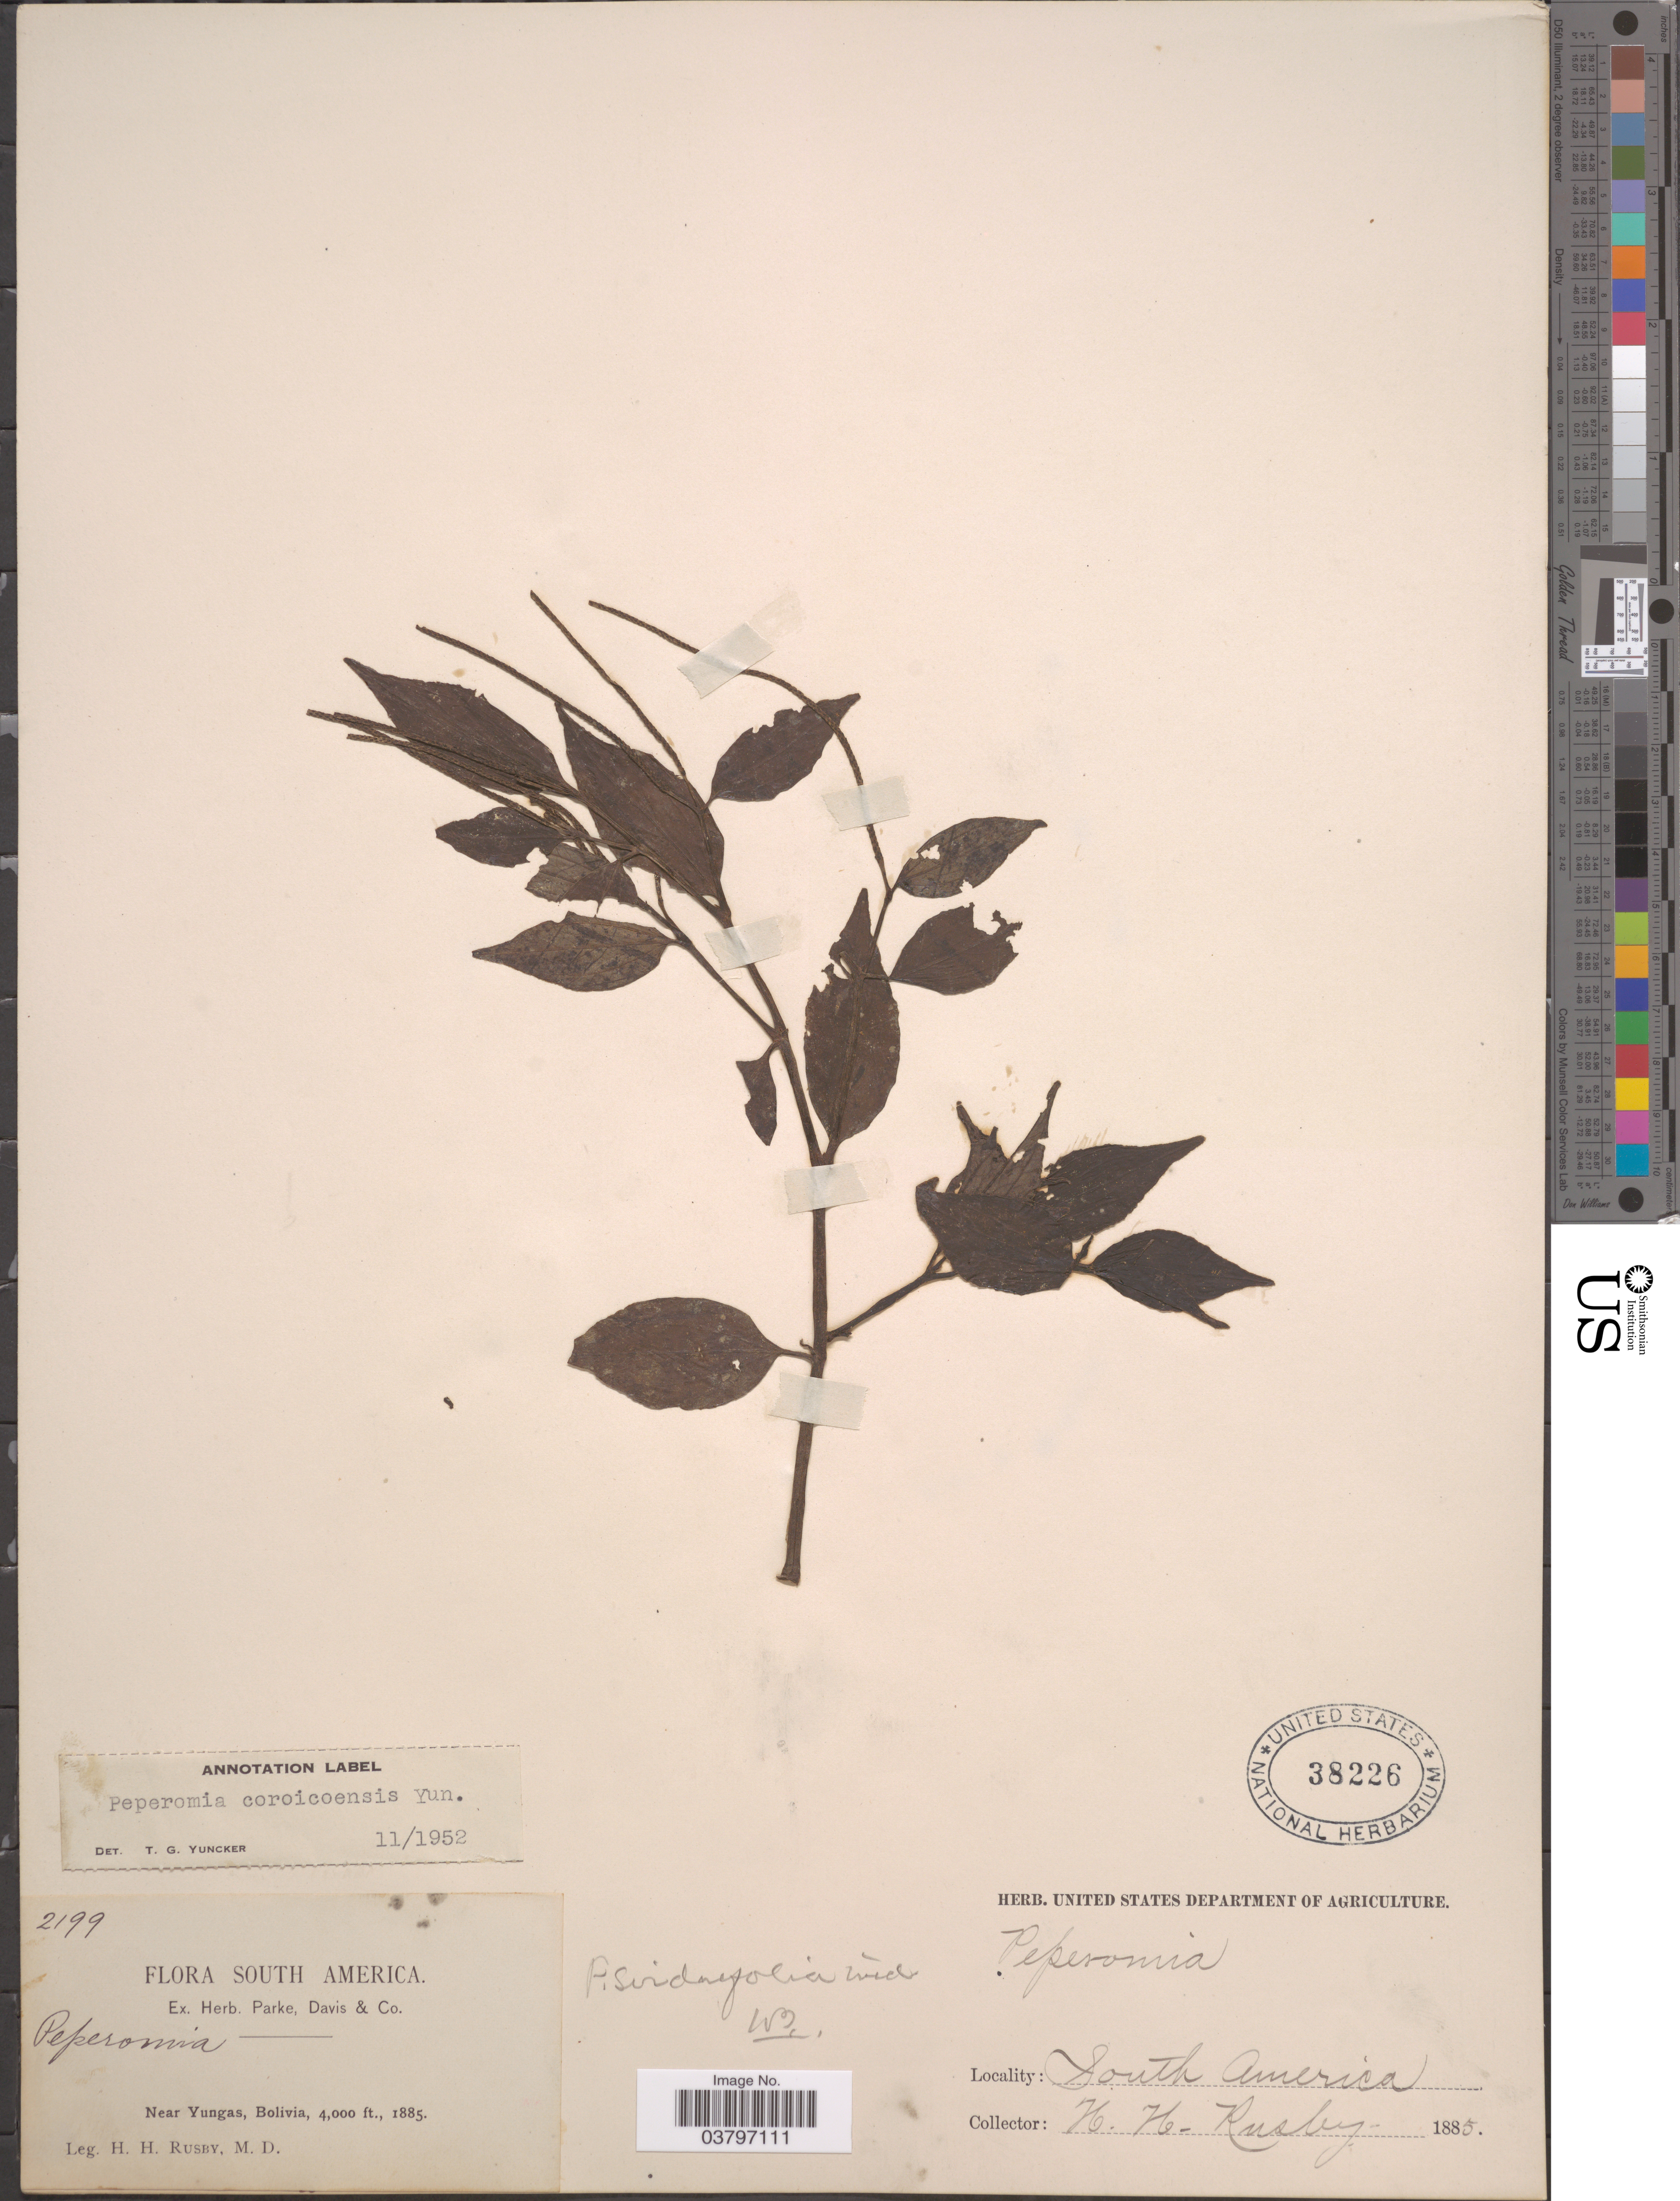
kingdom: Plantae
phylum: Tracheophyta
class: Magnoliopsida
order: Piperales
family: Piperaceae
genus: Peperomia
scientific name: Peperomia coroicoensis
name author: Yunck.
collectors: H. H. Rusby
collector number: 2199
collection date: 1885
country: Bolivia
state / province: La Paz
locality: Near Yungas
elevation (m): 1219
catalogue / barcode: US 38226